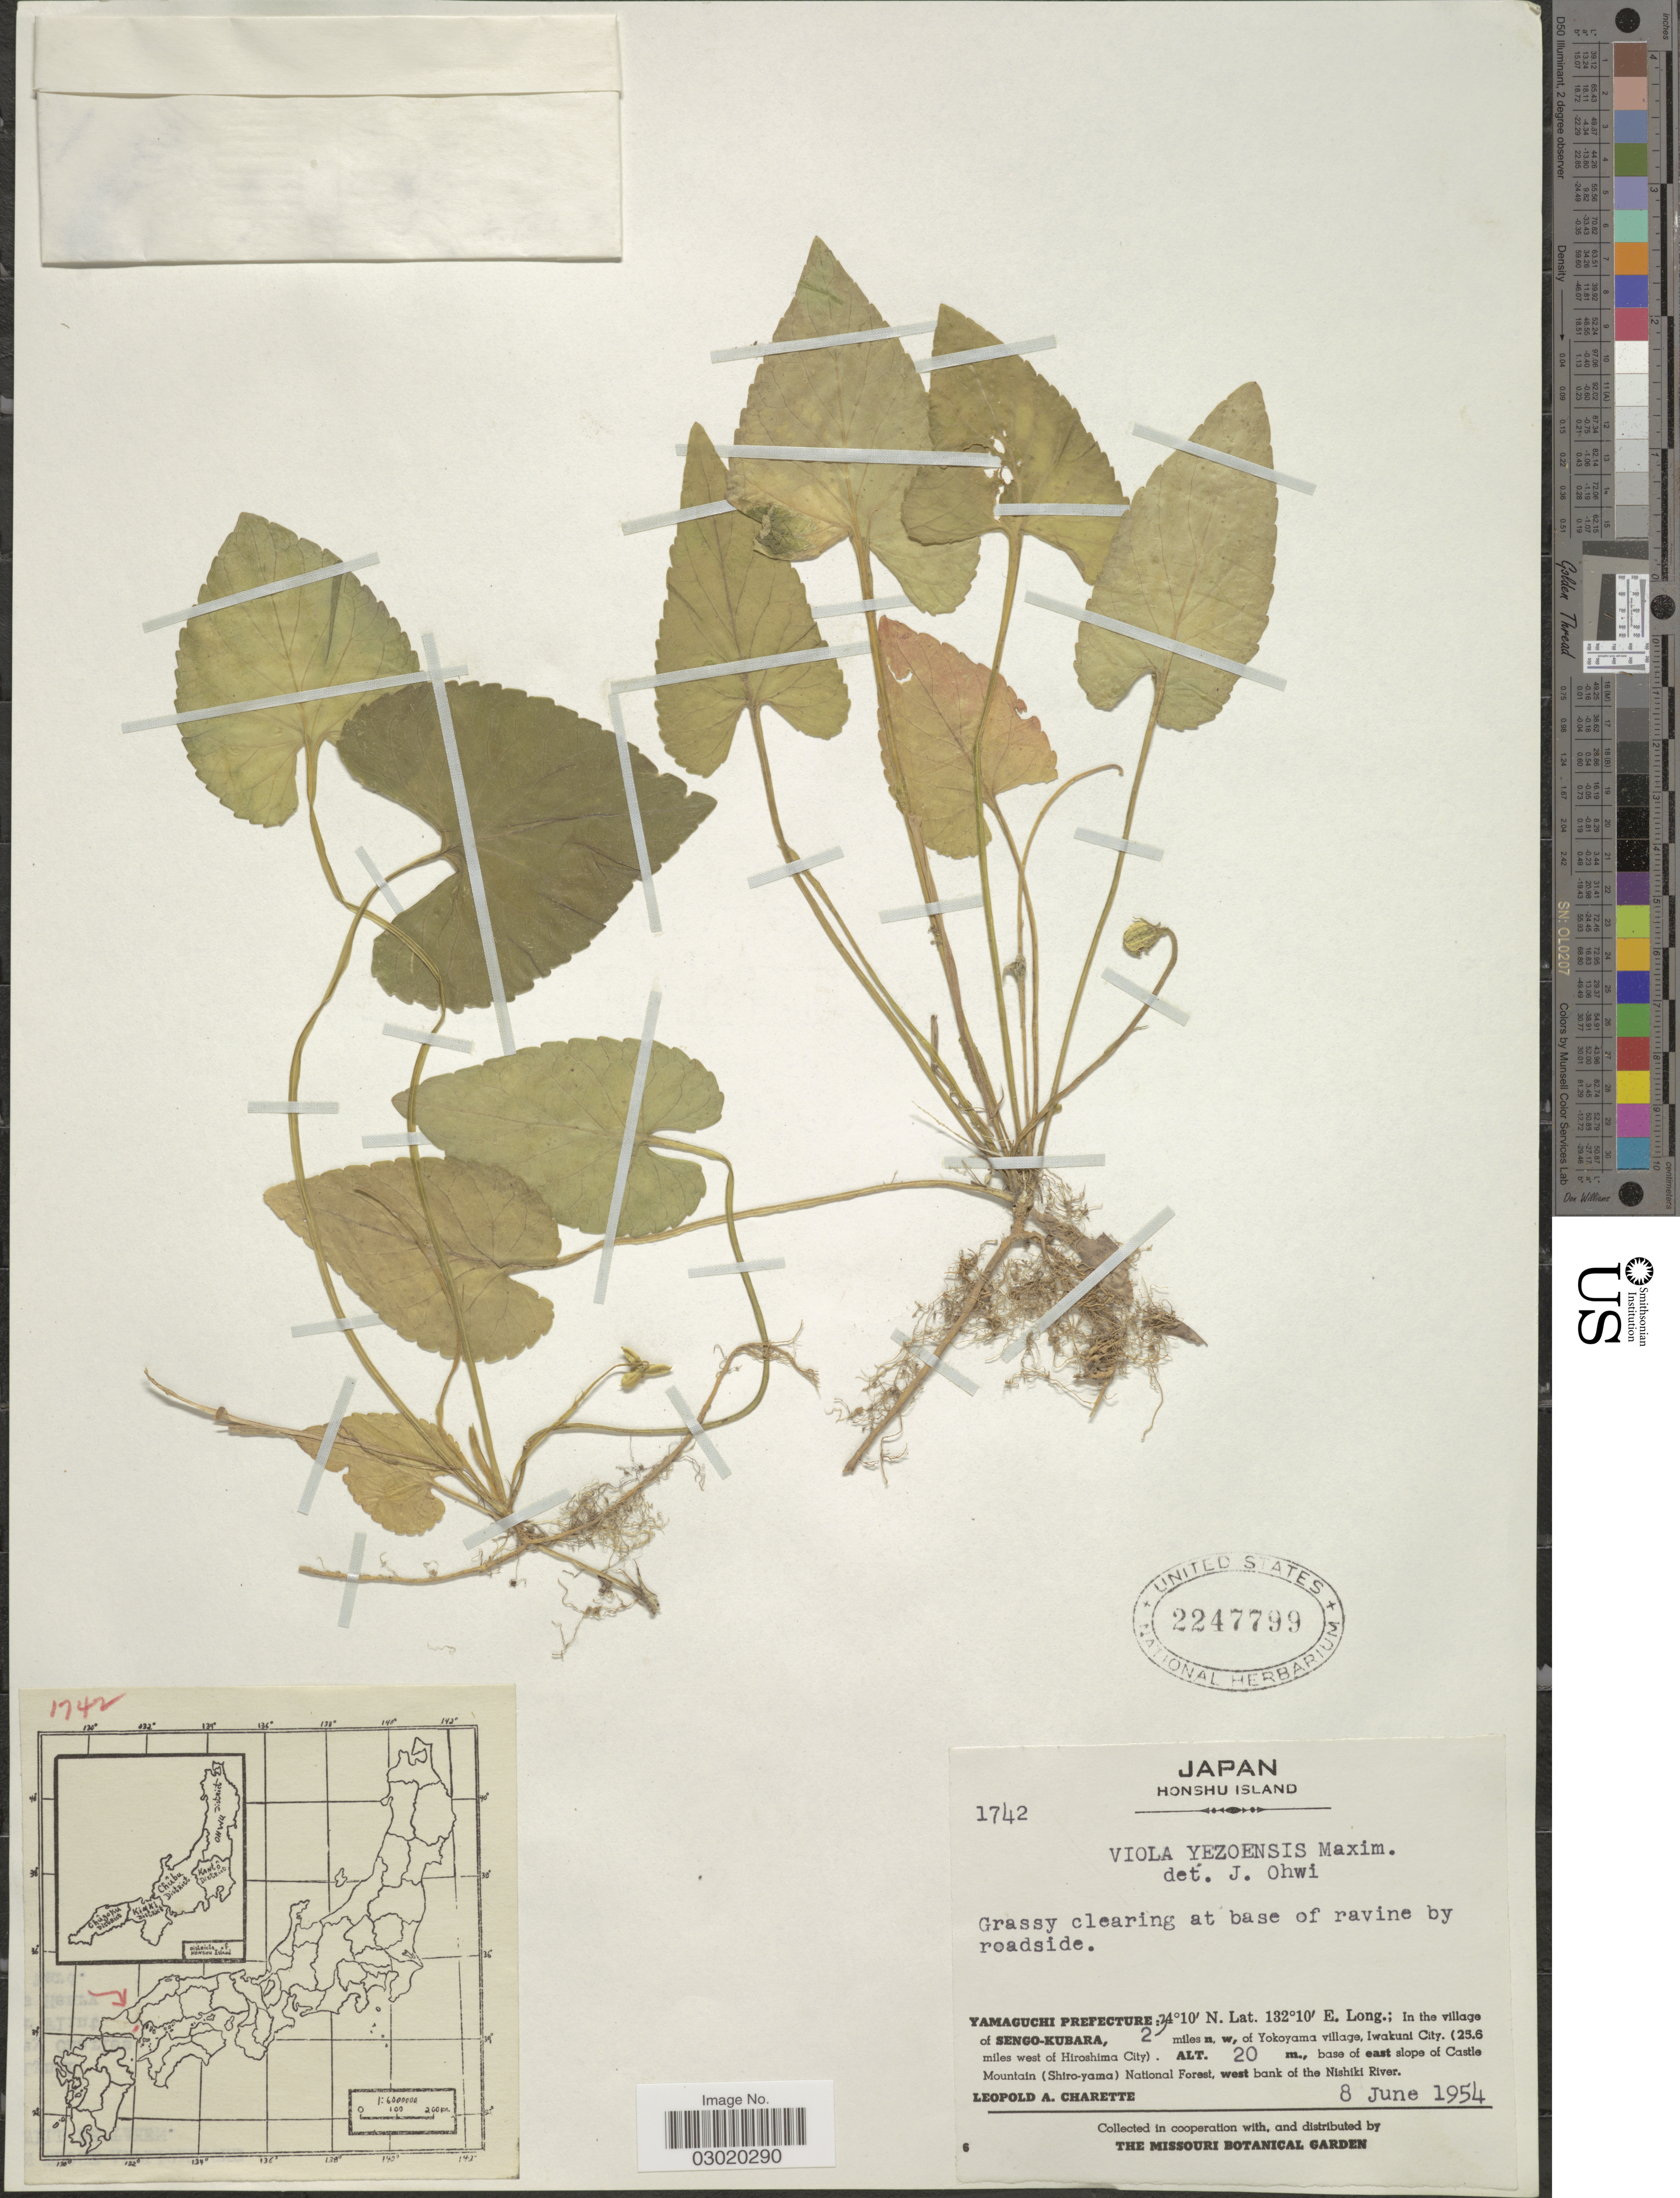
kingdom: Plantae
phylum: Tracheophyta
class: Magnoliopsida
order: Malpighiales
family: Violaceae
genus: Viola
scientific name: Viola yezoensis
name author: Maxim.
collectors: L. A. Charette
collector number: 1742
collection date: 1954-06-08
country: Japan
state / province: Yamaguti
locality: Honshu Island. Yamaguchi Prefecture: In the village of Sengo-Kubara, 2 miles n. w, of Yokoyama village, Iwakuni City. (25.6 miles west of Hiroshima City), base at east slope of Castle Mountain (Shiro-yama) National Forest, west bank of the Nishiki River.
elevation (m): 20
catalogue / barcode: US 2247799